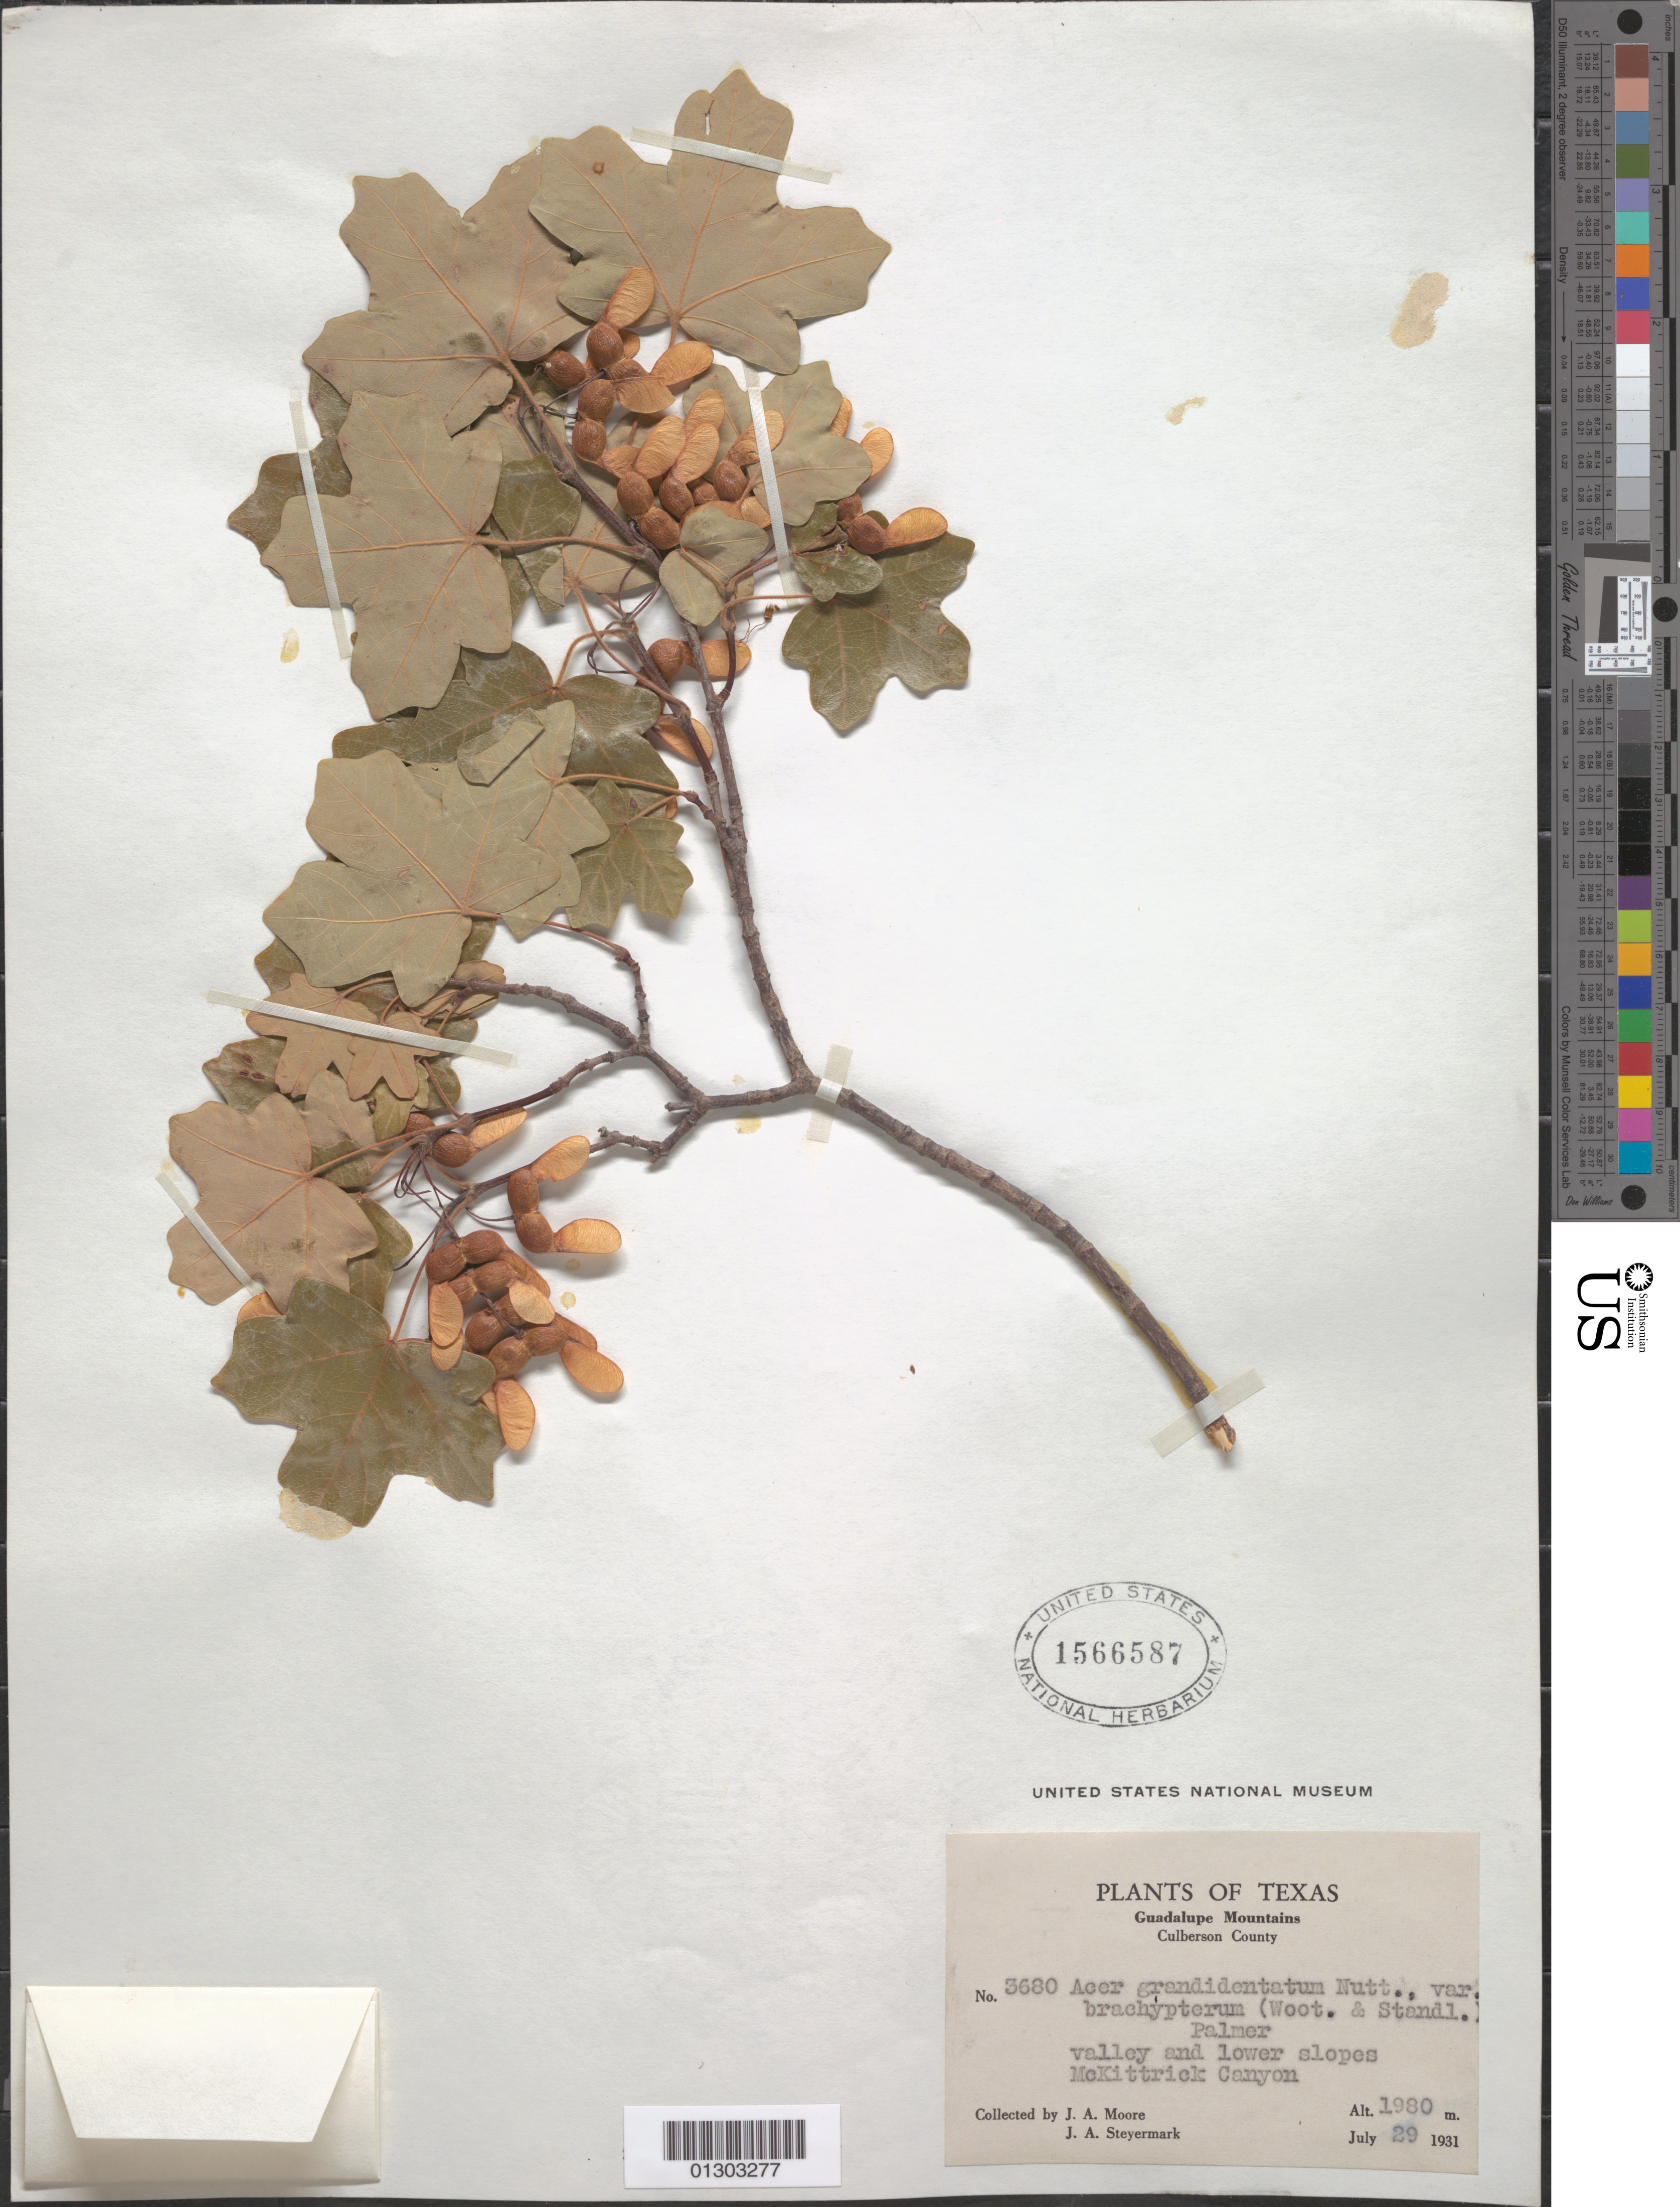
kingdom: Plantae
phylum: Tracheophyta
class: Magnoliopsida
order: Sapindales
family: Sapindaceae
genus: Acer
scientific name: Acer grandidentatum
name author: Nutt.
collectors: J. A. Moore & J. Steyermark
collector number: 3680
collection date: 1931-07-29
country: United States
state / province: Texas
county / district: Culberson County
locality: Culberson County, Guadalupe Mountains, McKittrick Canyon.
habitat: Valley and lower slopes.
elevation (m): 1980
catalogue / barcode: US 1566587